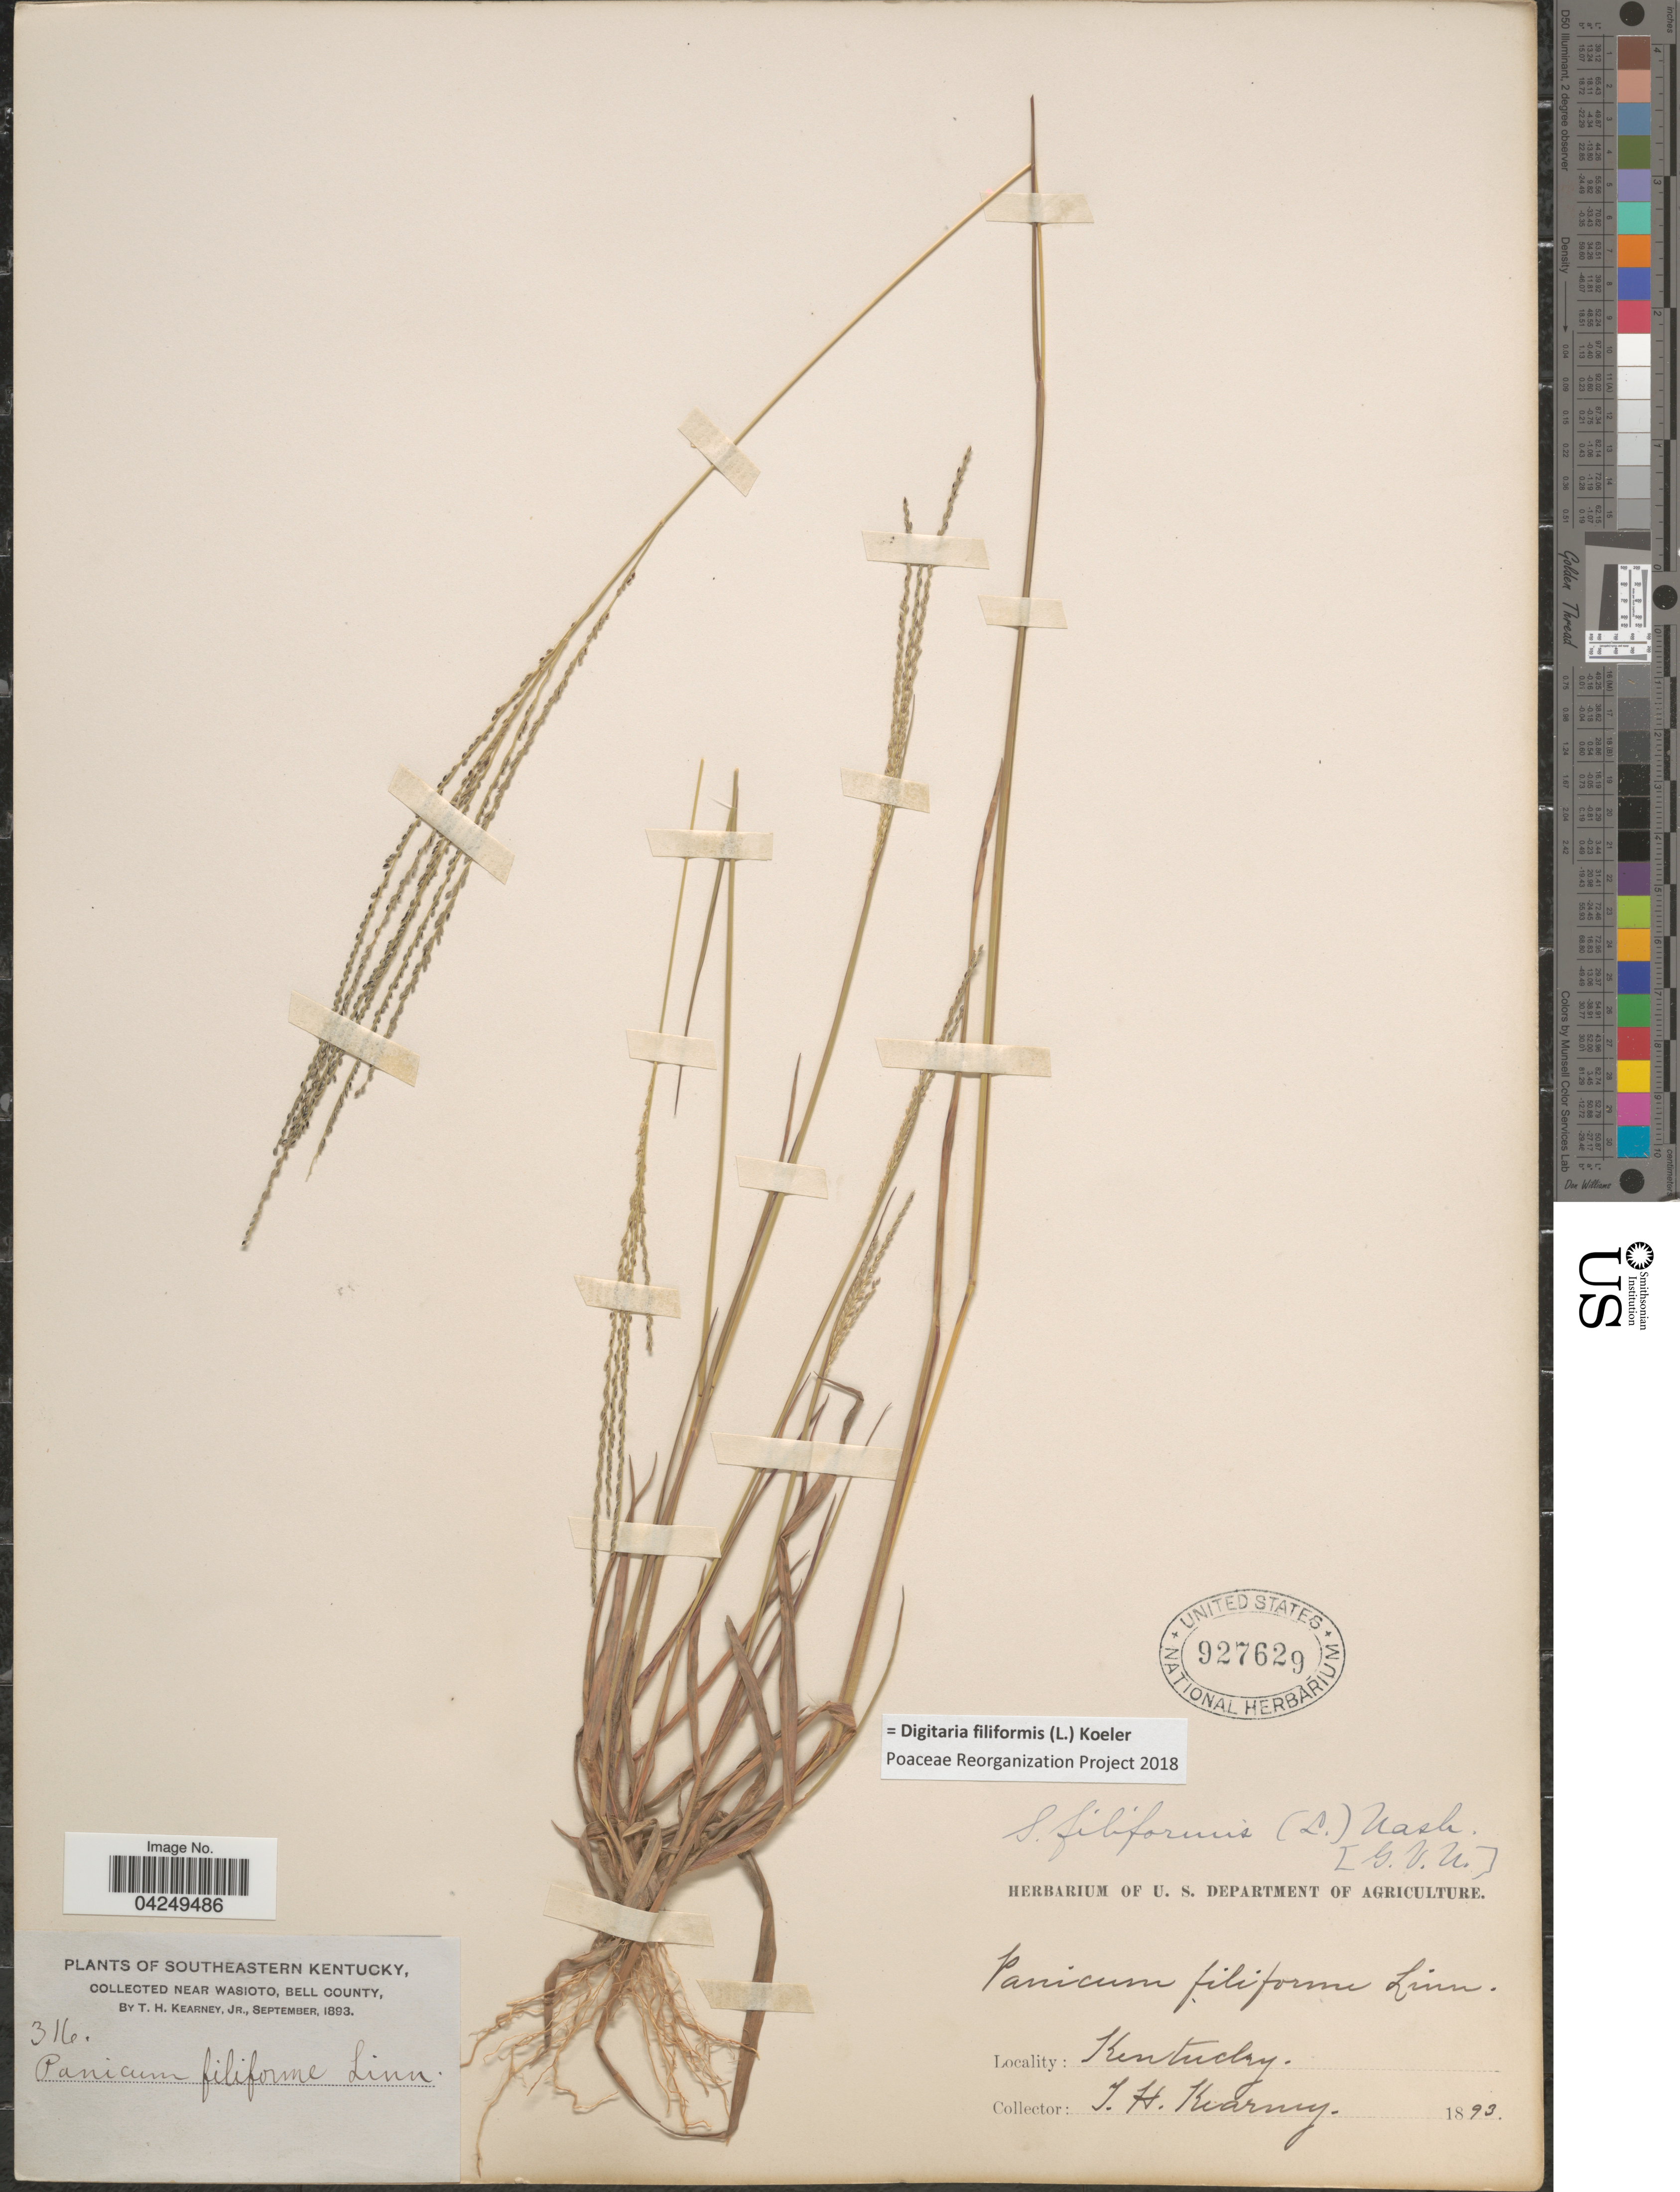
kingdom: Plantae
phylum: Tracheophyta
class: Liliopsida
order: Poales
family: Poaceae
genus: Digitaria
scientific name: Digitaria filiformis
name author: (L.) Koeler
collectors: T. H. Kearney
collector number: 316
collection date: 1893-09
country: United States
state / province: Kentucky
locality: Southeastern Kentucky. Near Wasioto, Bell County.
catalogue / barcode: US 927629